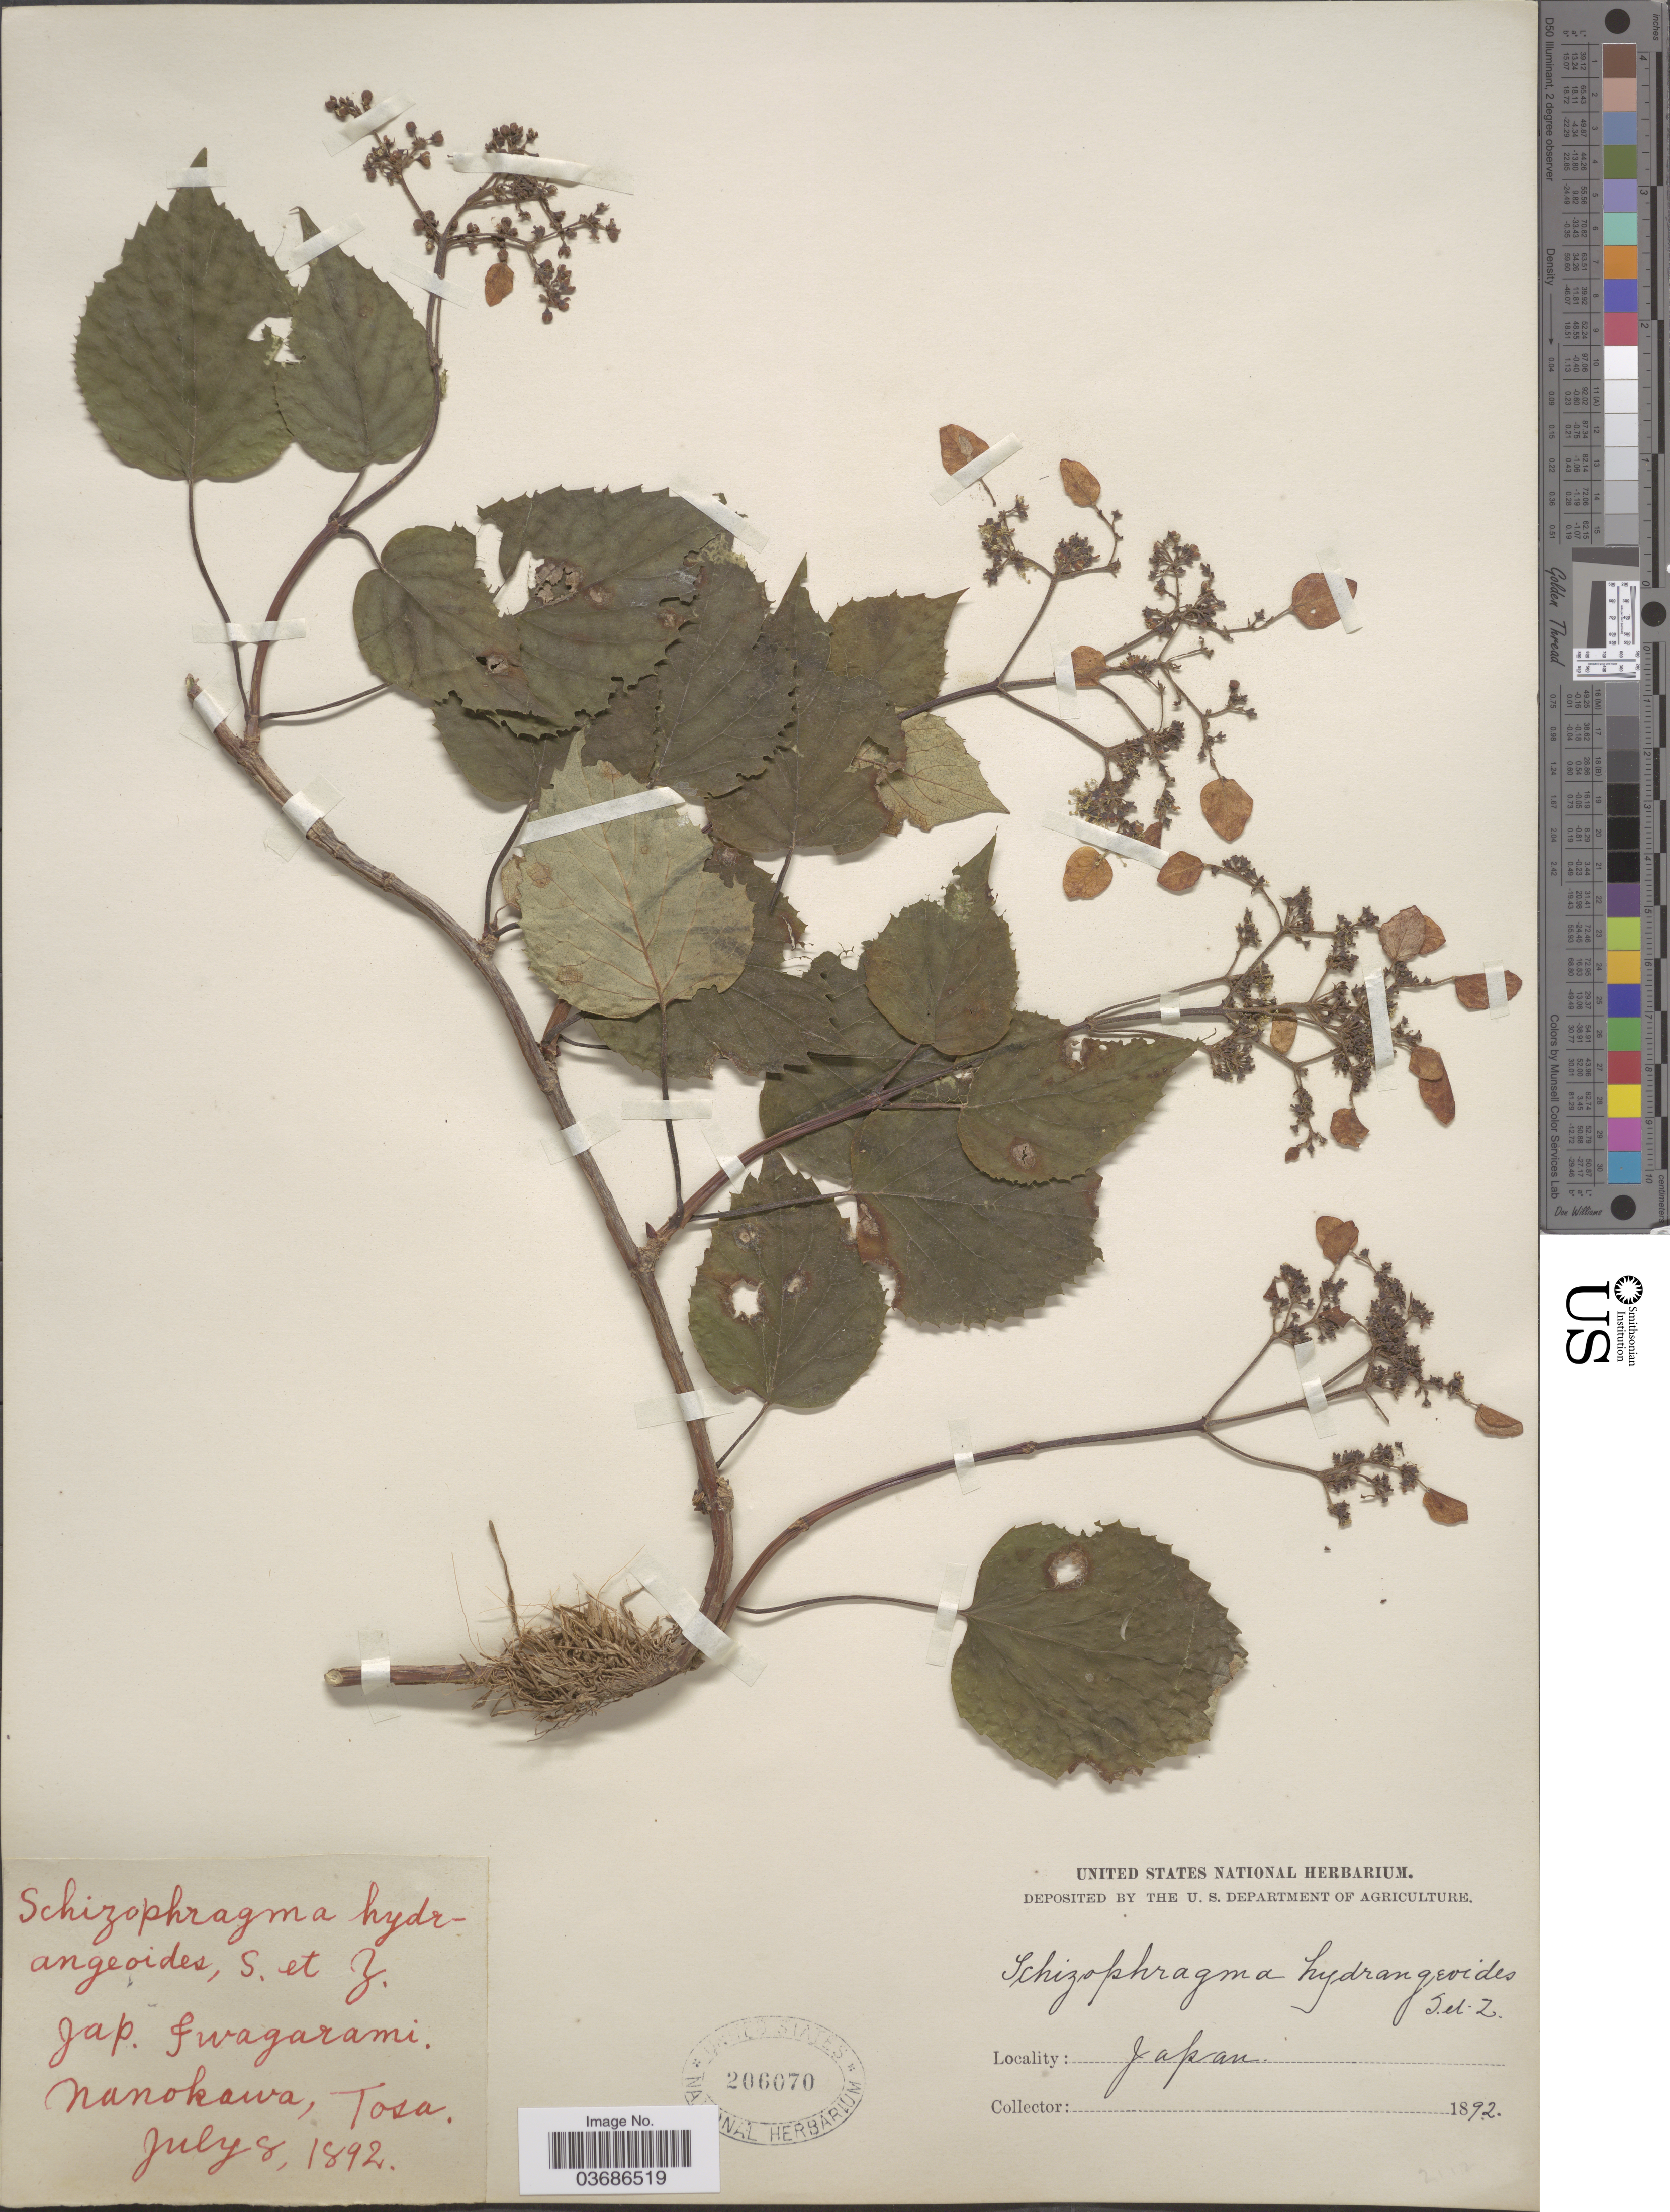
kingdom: Plantae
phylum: Tracheophyta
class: Magnoliopsida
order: Cornales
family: Hydrangeaceae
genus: Hydrangea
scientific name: Hydrangea hydrangeoides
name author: (Siebold & Zucc.) Bernd Schulz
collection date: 1892-07-08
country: Japan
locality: Nanokawa, Tosa.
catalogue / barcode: US 206070